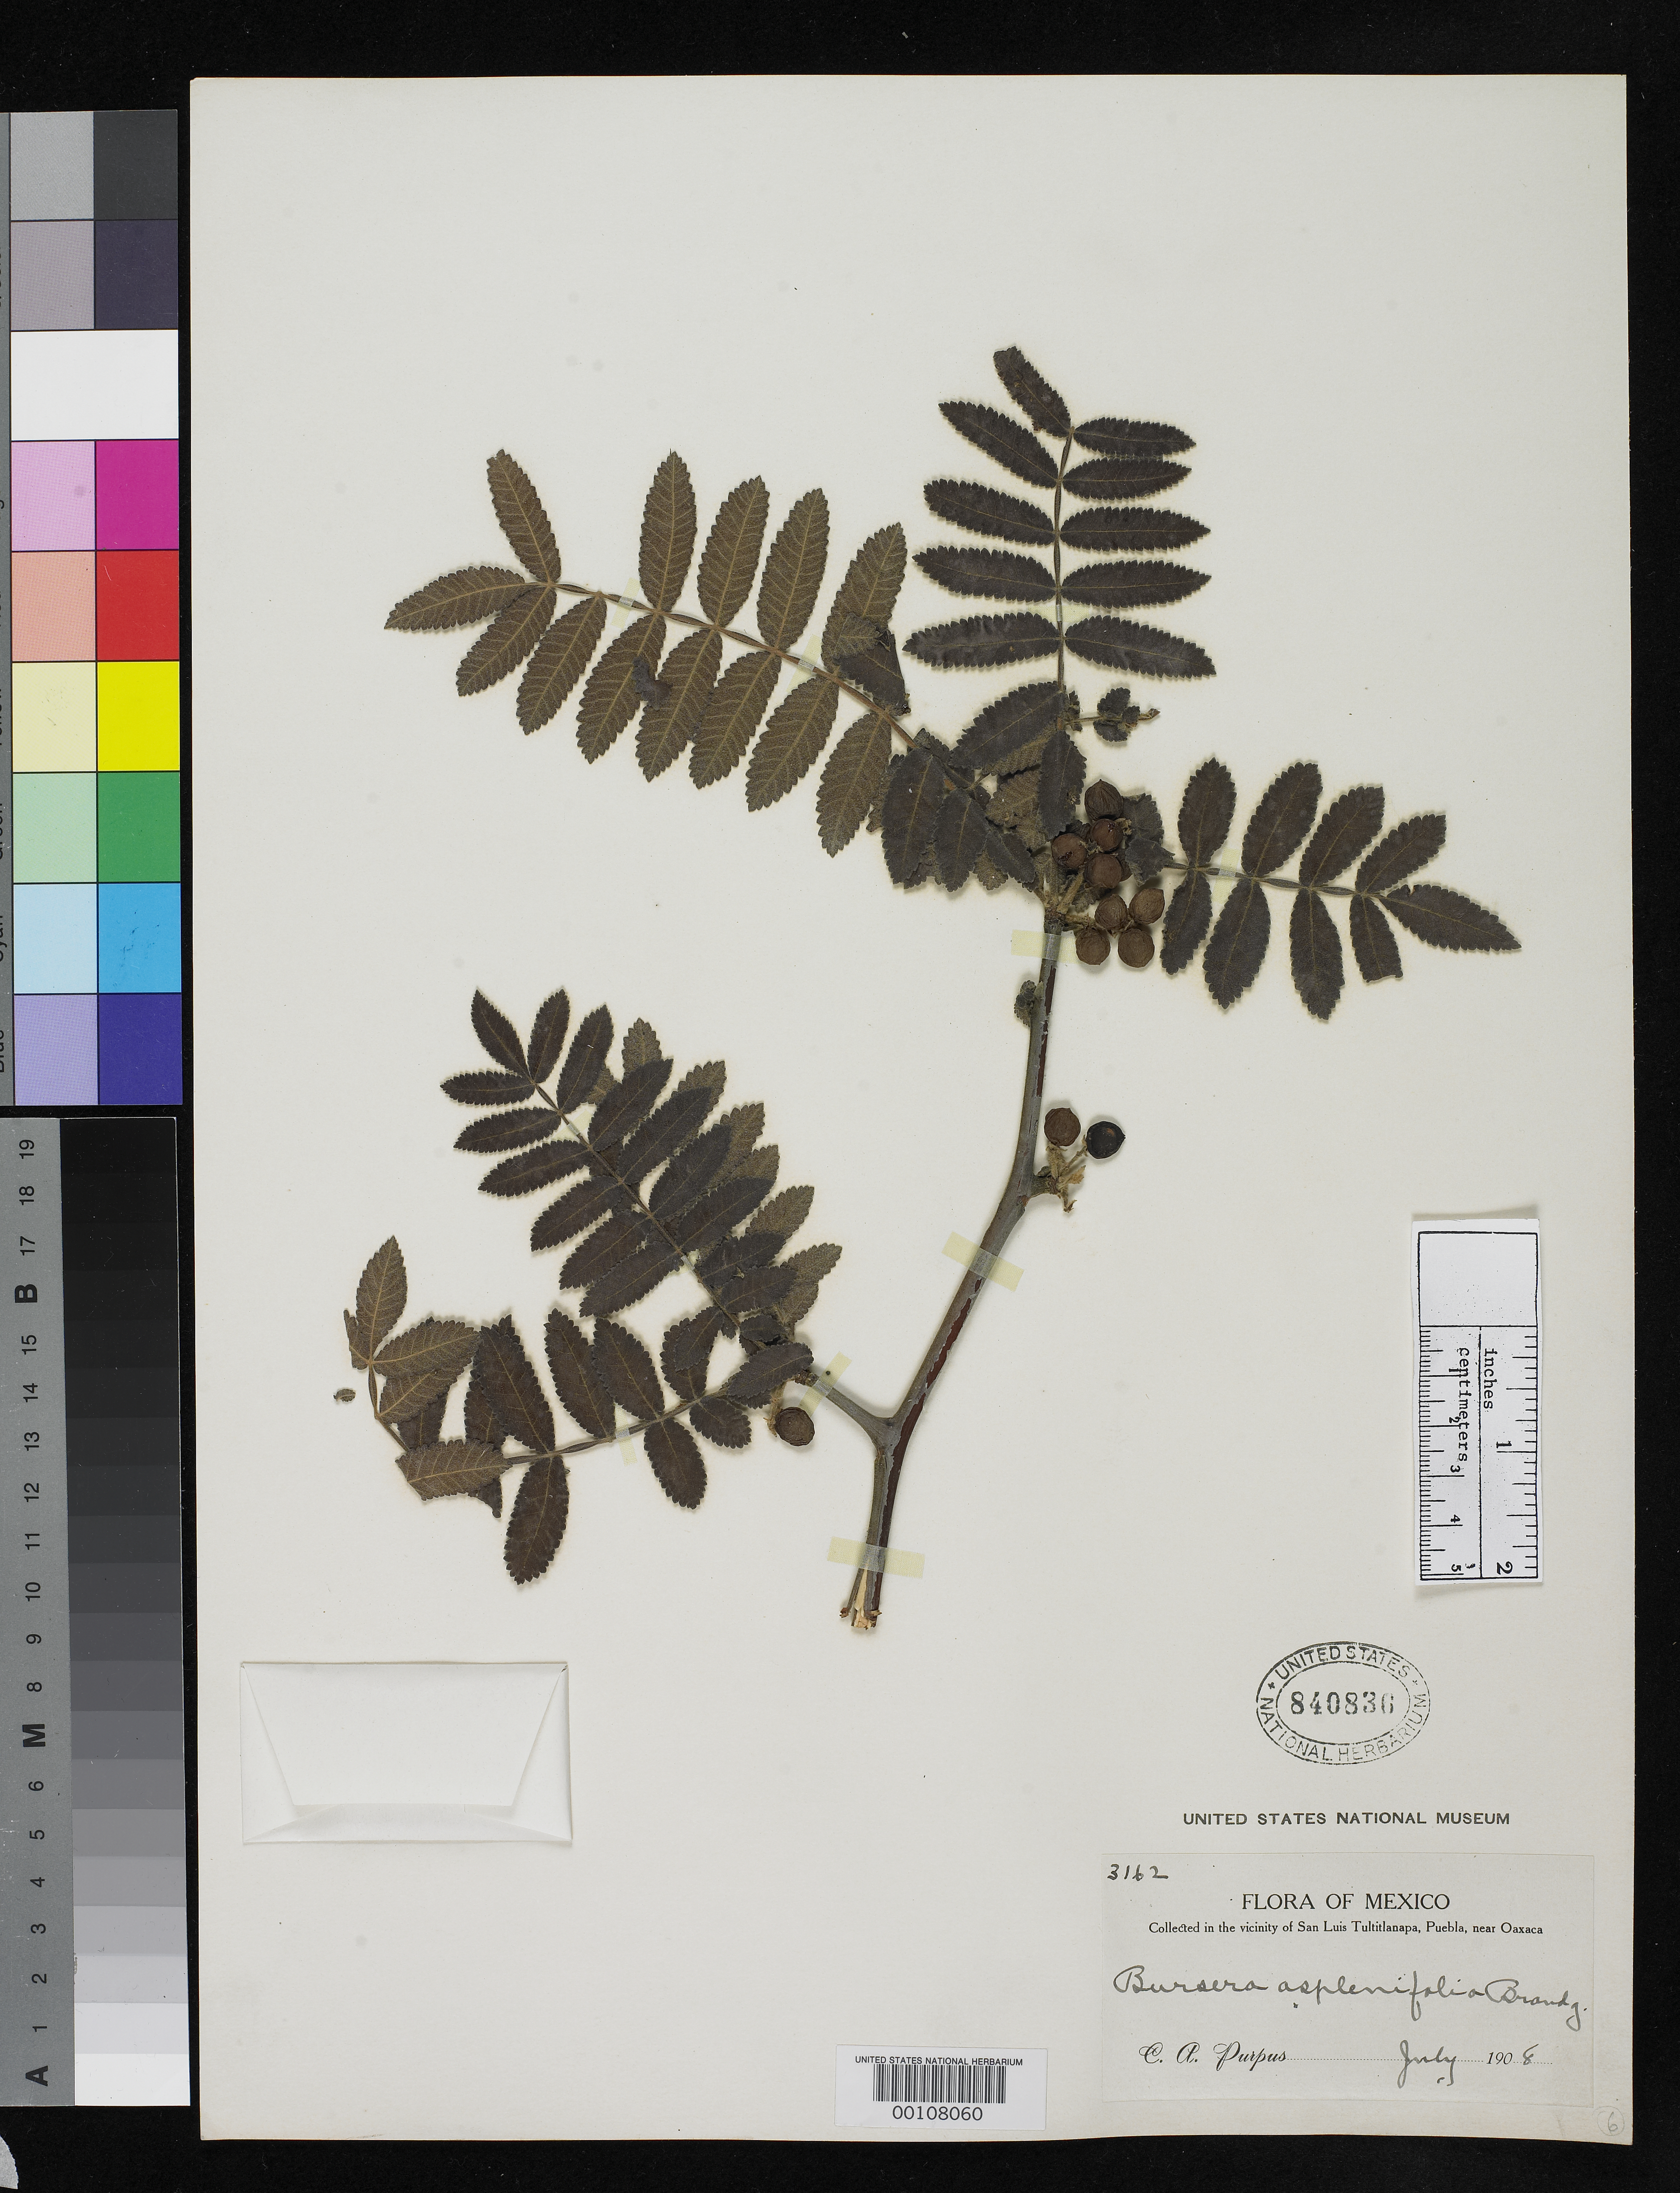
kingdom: Plantae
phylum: Tracheophyta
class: Magnoliopsida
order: Sapindales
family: Burseraceae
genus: Bursera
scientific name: Bursera aspleniifolia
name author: Brandegee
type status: Isotype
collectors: C. A. Purpus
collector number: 3162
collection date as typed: Jul 1908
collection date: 1908-07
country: Mexico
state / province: Puebla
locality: Vicinity of San Luis Tultitanapa, near Oaxaca.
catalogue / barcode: US 840836